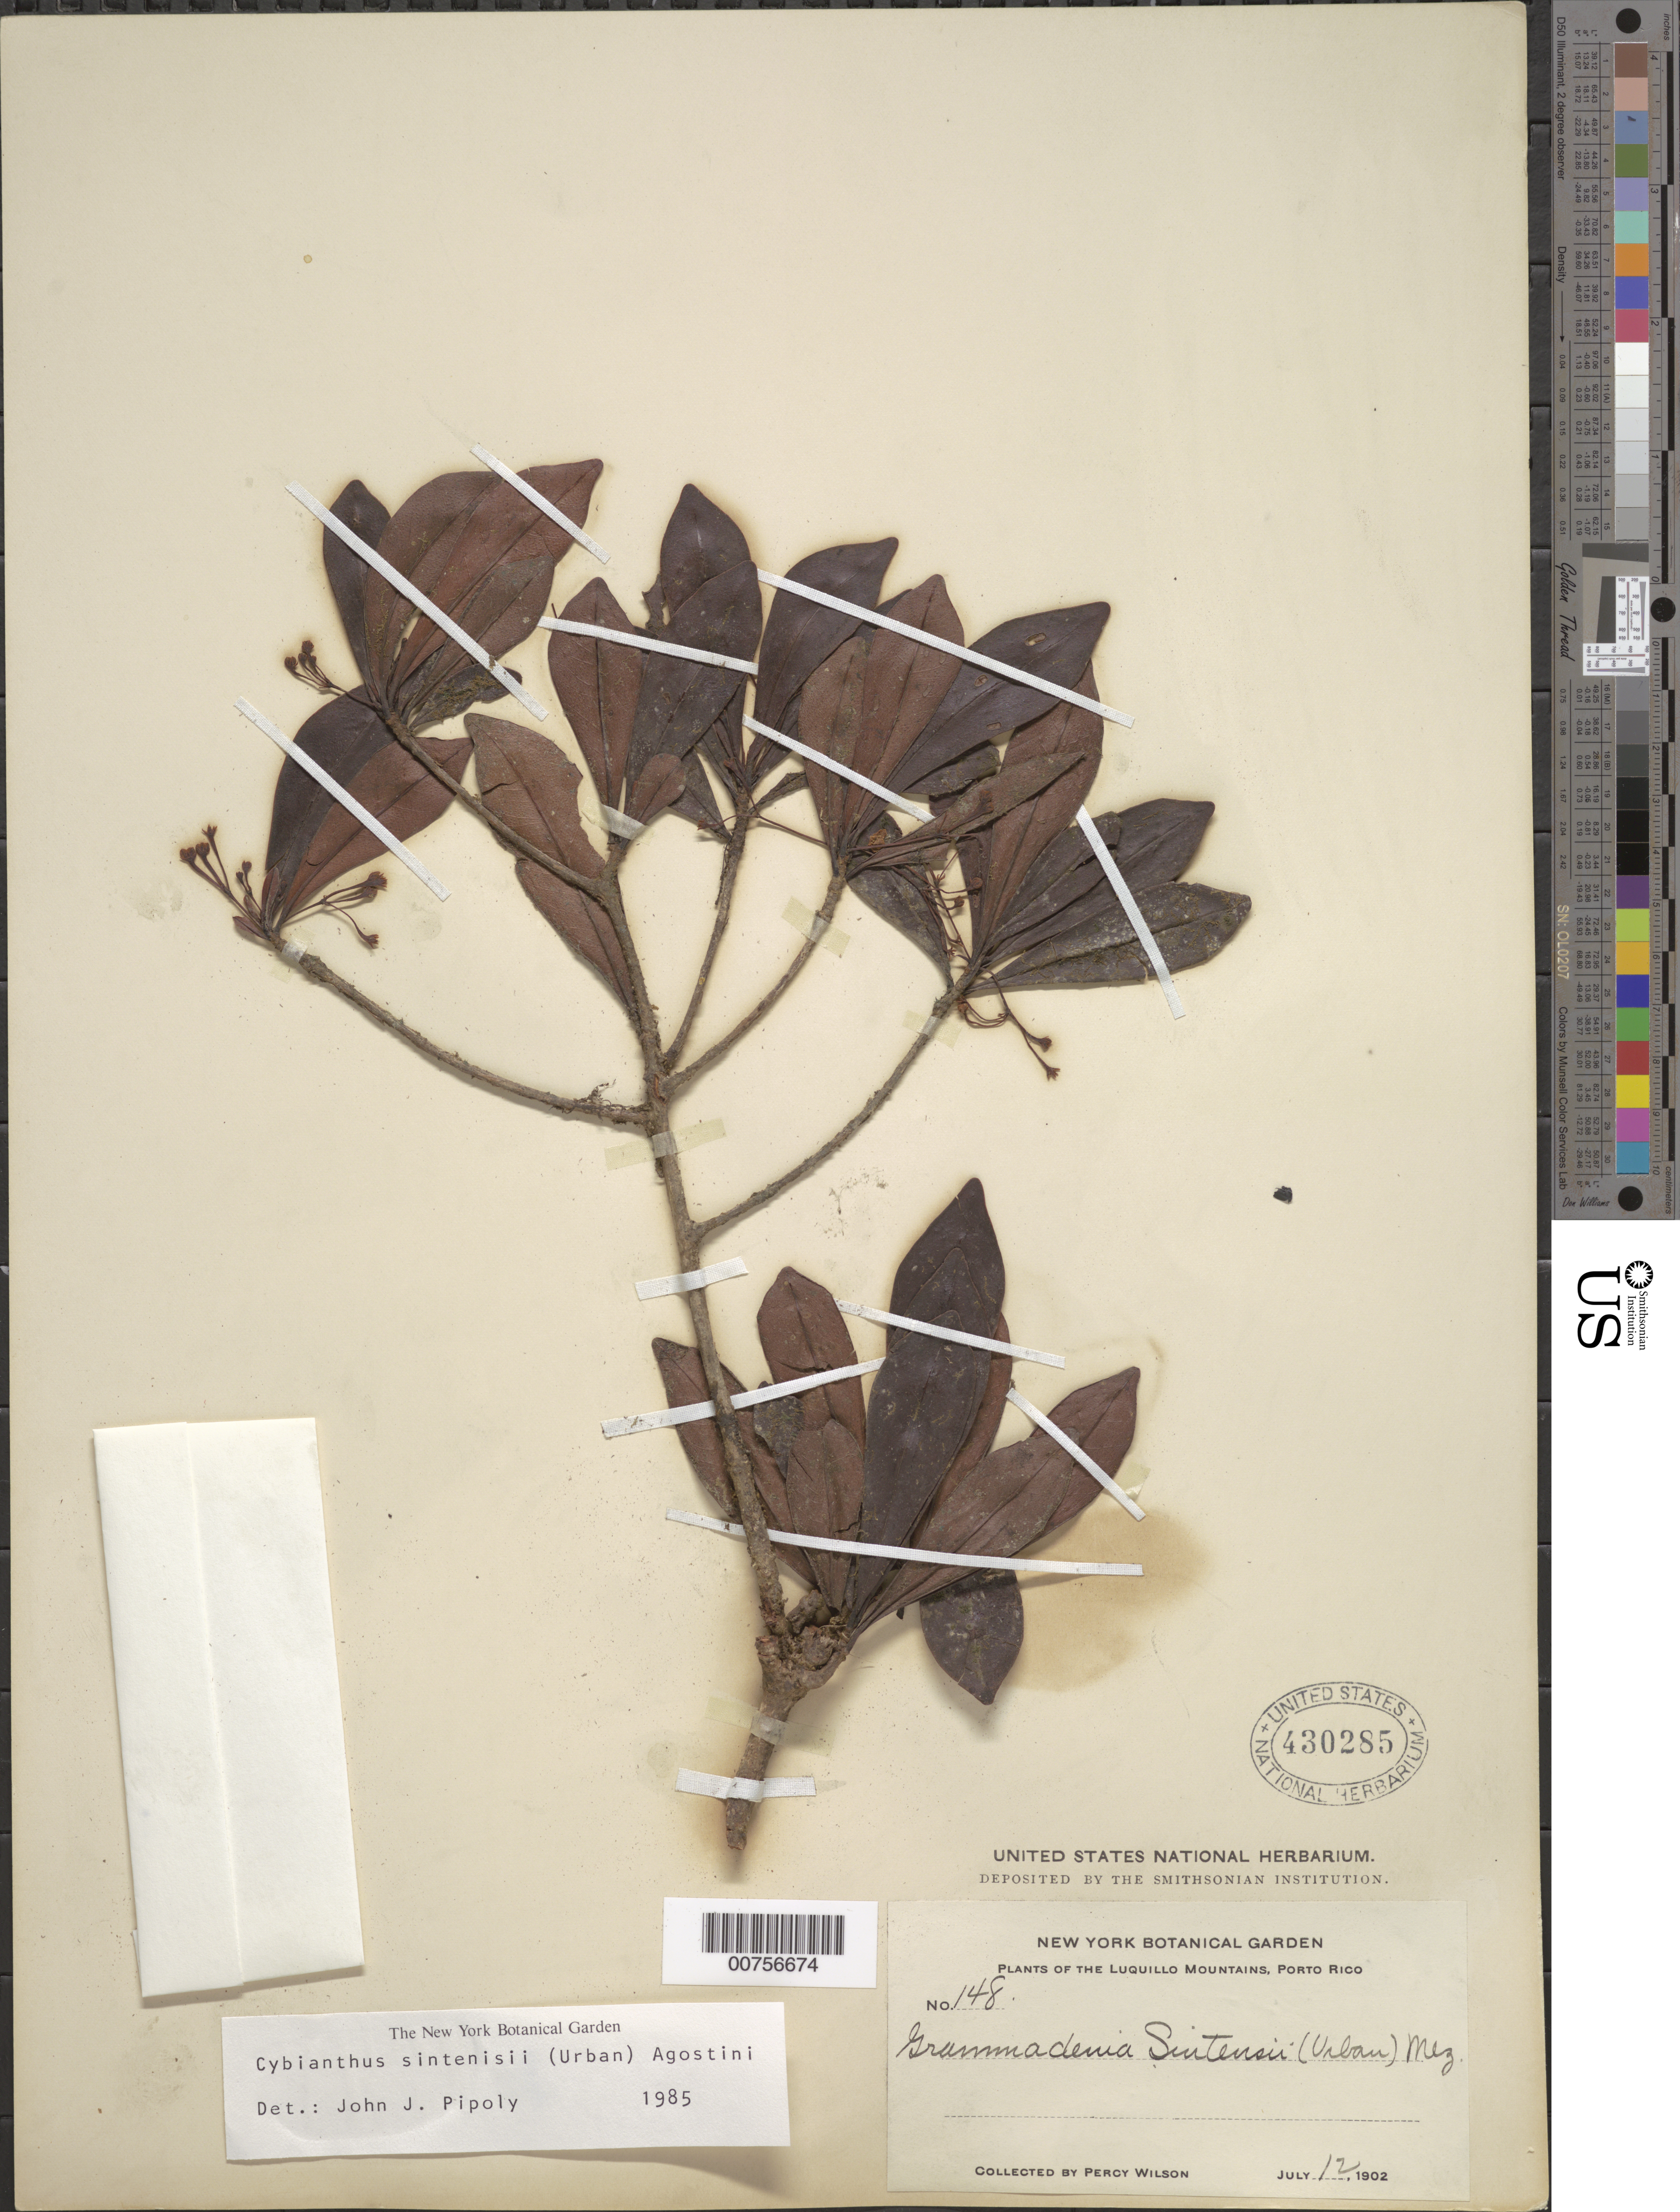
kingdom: Plantae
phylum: Tracheophyta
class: Magnoliopsida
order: Ericales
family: Primulaceae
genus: Cybianthus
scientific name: Cybianthus sintenisii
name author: (Urb.) G. Agostini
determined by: Pipoly, J. J., III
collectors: P. Wilson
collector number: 148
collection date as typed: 12 Jul 1902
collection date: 1902-07-12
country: Puerto Rico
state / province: Luquillo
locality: Luquillo Mountains.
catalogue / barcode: US 430285